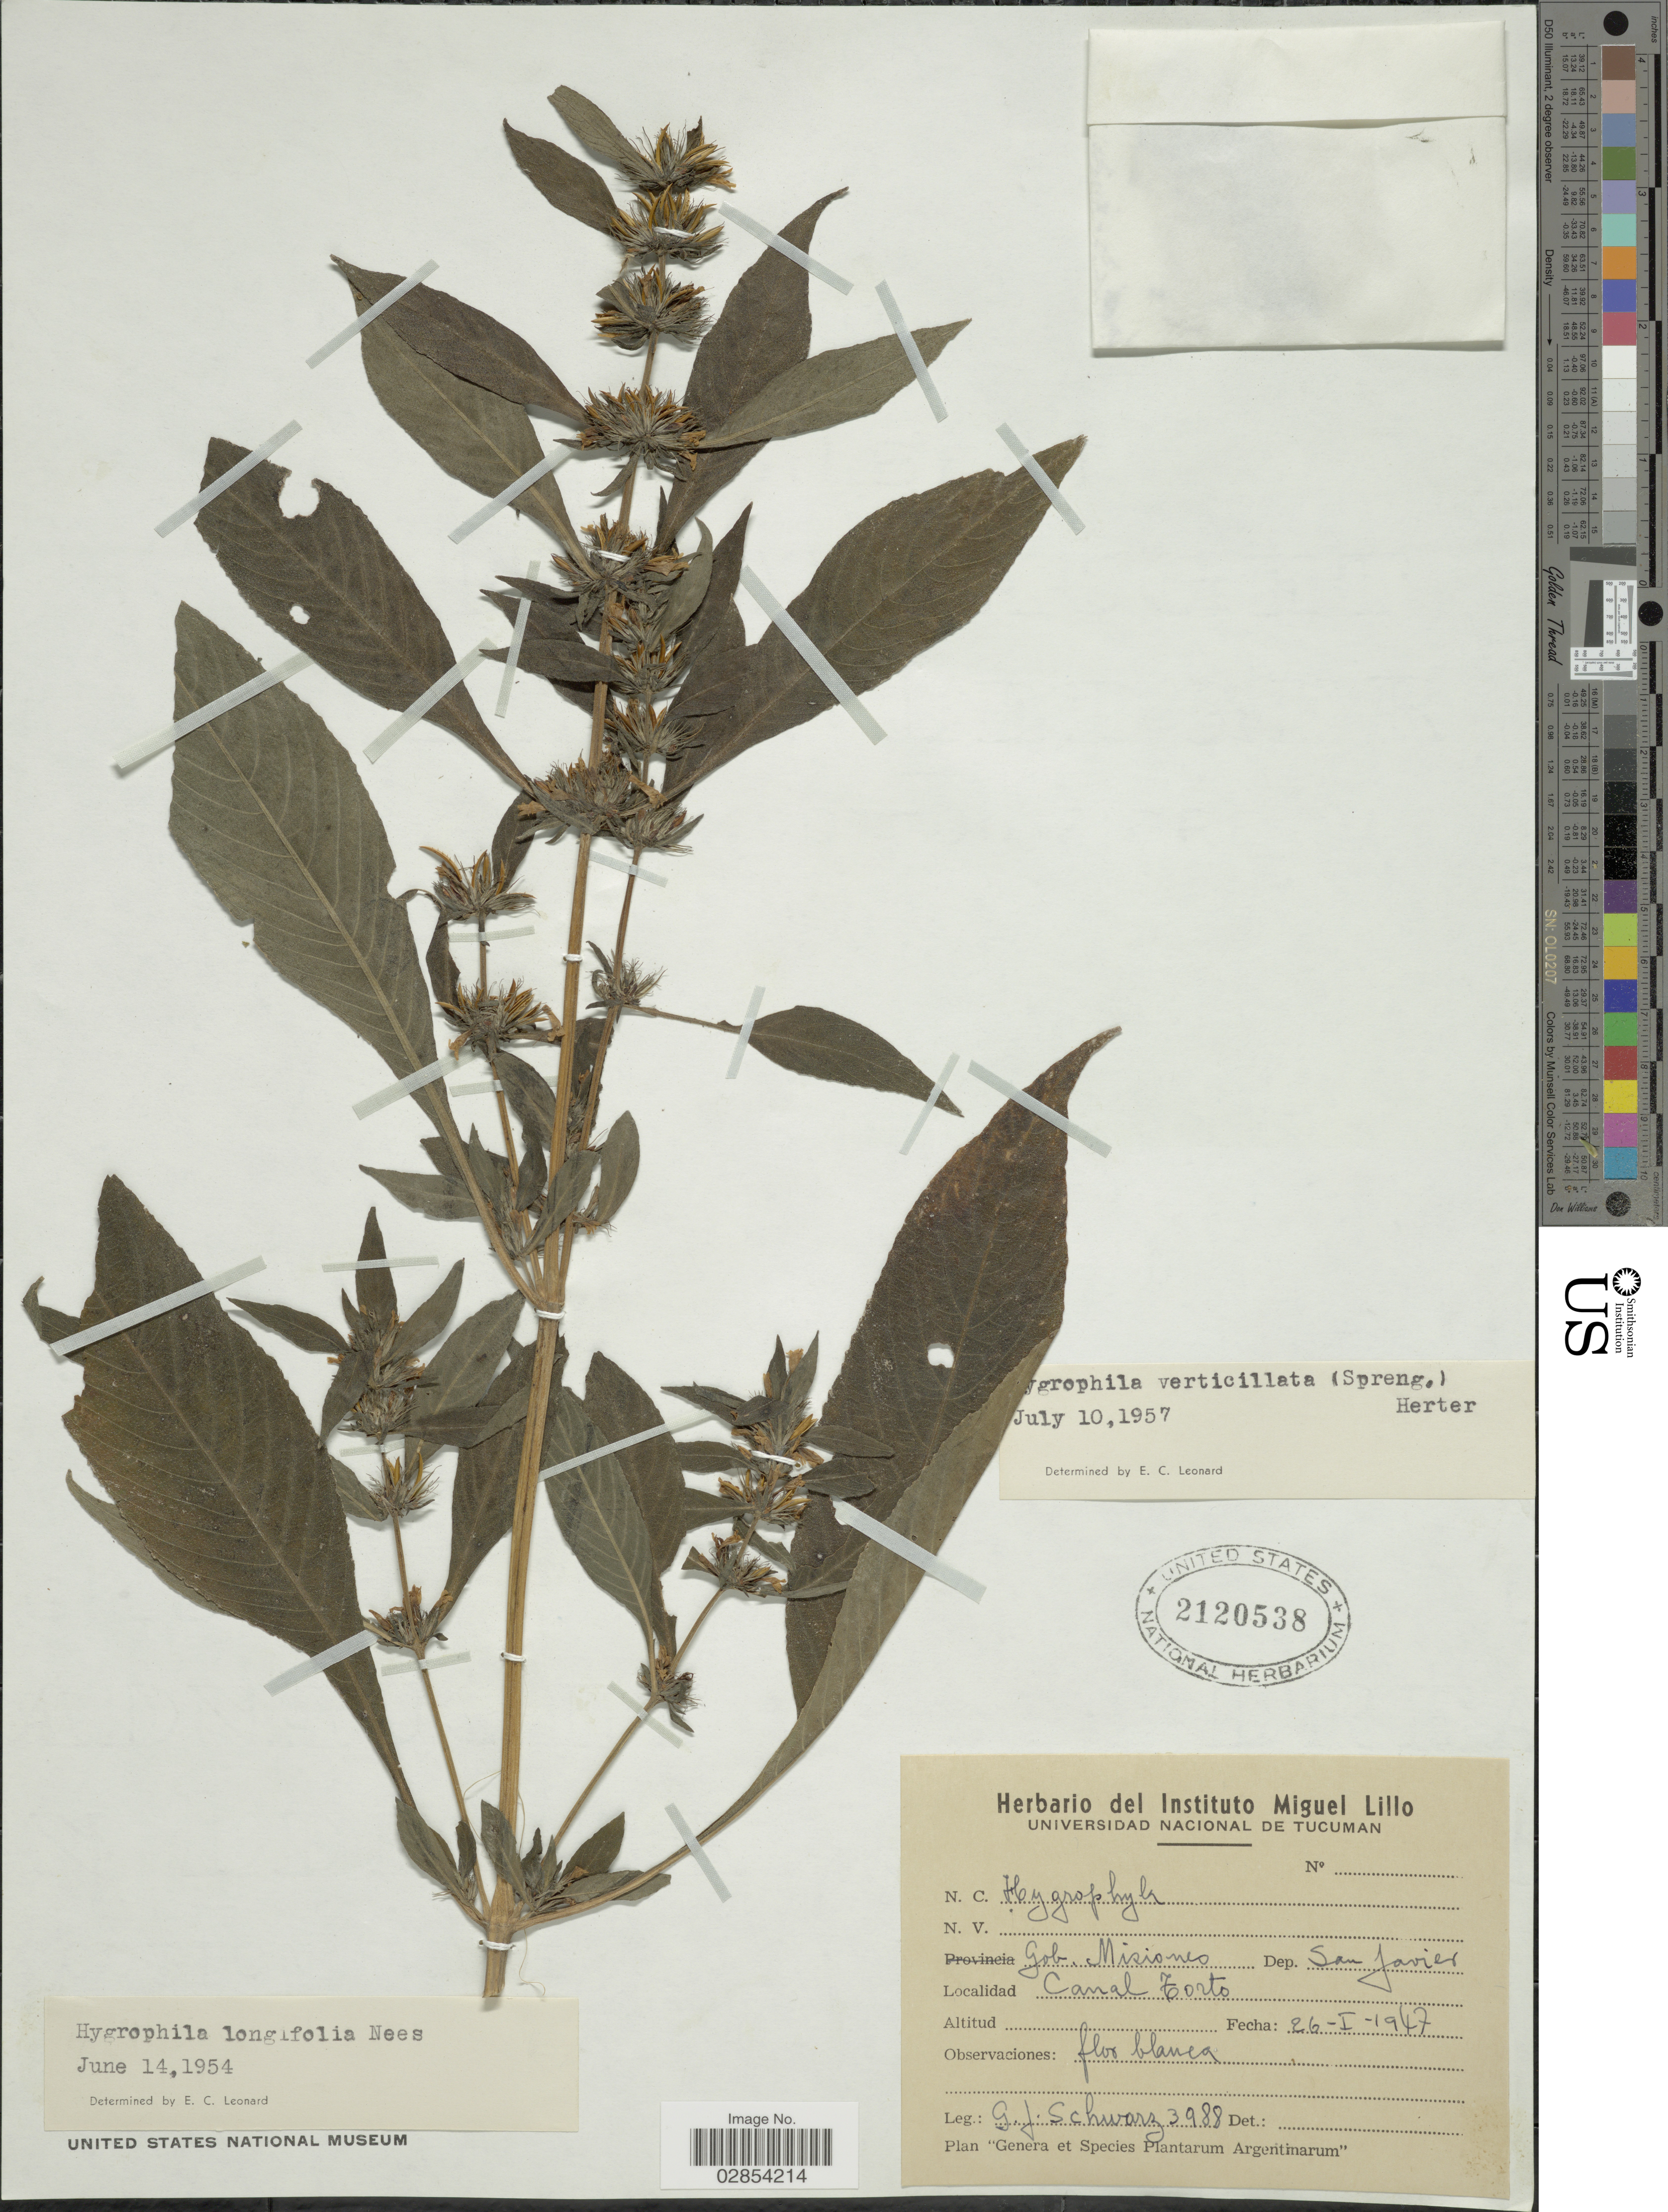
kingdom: Plantae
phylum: Tracheophyta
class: Magnoliopsida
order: Lamiales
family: Acanthaceae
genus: Hygrophila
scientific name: Hygrophila verticillata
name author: (Spreng.) Herter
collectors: G. J. Schwarz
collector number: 3988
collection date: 1947-01-26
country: Argentina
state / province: Misiones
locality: Gob. Misiones. Dep. San Javier. Canal Torto.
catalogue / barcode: US 2120538